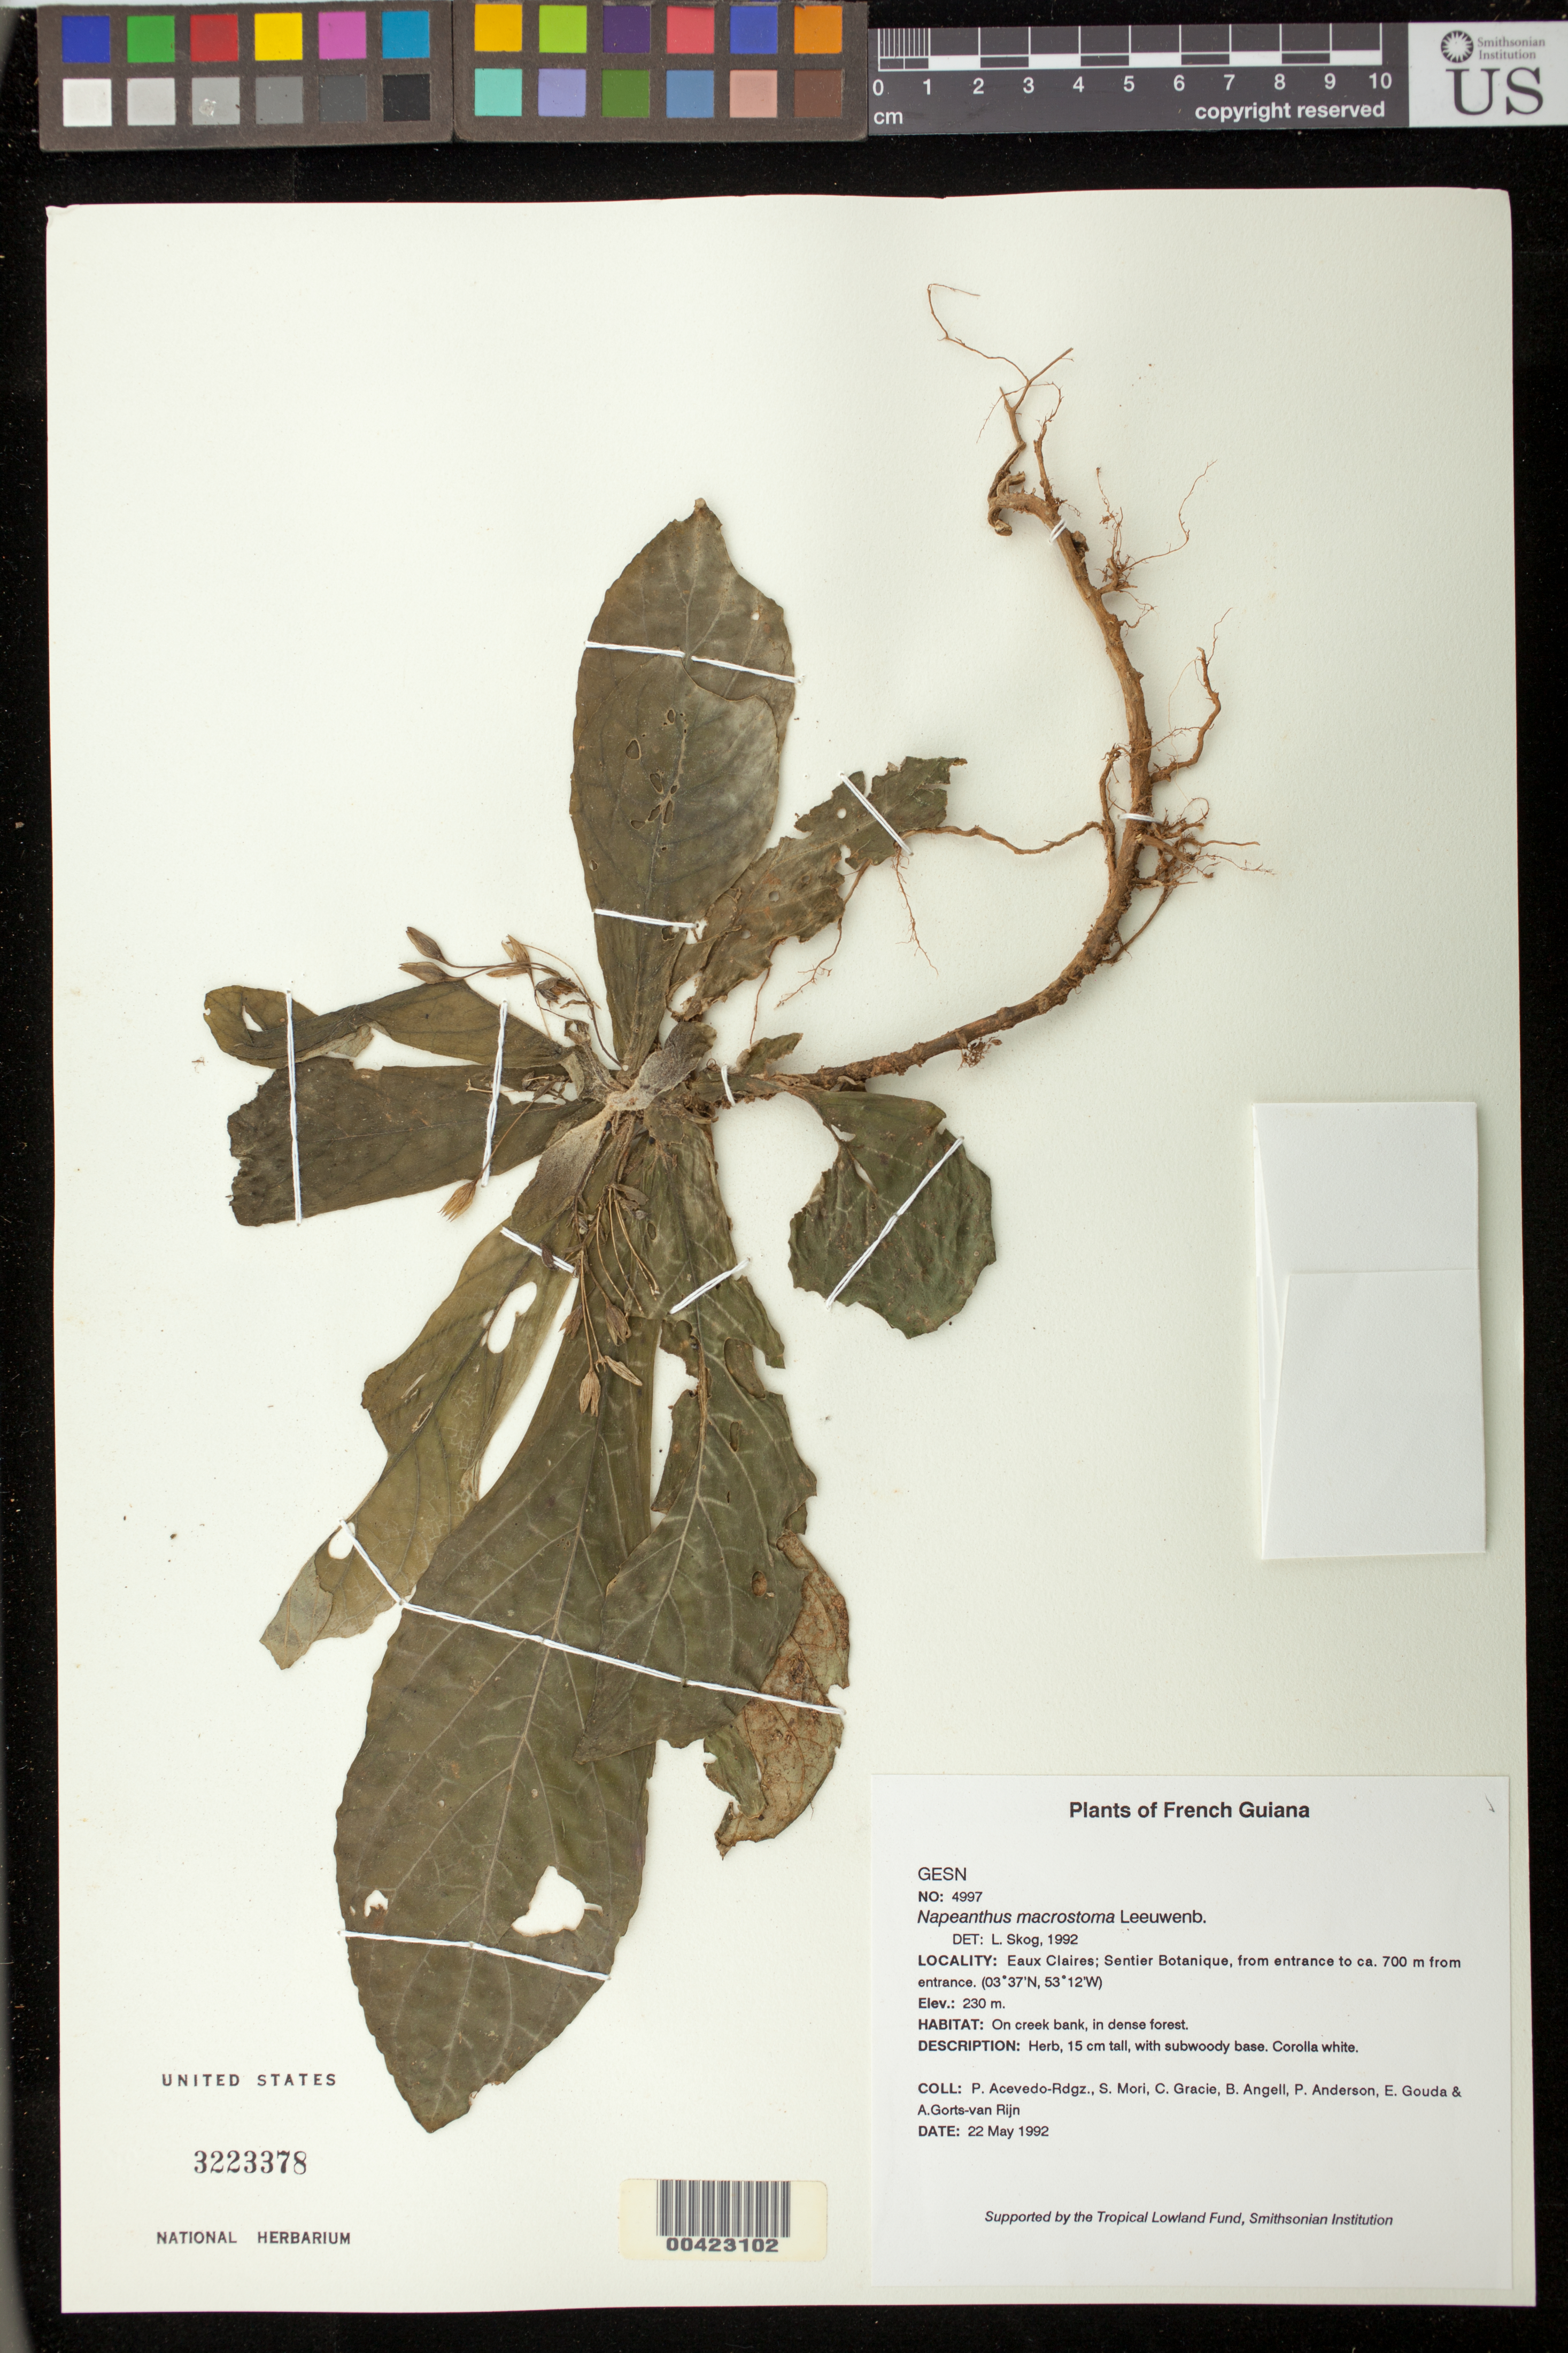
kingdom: Plantae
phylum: Tracheophyta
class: Magnoliopsida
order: Lamiales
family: Gesneriaceae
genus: Napeanthus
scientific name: Napeanthus macrostoma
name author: Leeuwenb.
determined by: Skog, Laurence E.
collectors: P. Acevedo-Rodr., S. Mori, C. A. Gracie, Bobbi Angell, P. Anderson, E. J. Gouda & A. .R. A. Görts-van Rijn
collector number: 4997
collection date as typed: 22 May 1992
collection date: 1992-05-22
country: French Guiana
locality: Eaux Claires, Sentier Botanique, from entrance to ca. 700 m from entrance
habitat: On creek bank, in dense forest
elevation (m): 700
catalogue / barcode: US 3223378